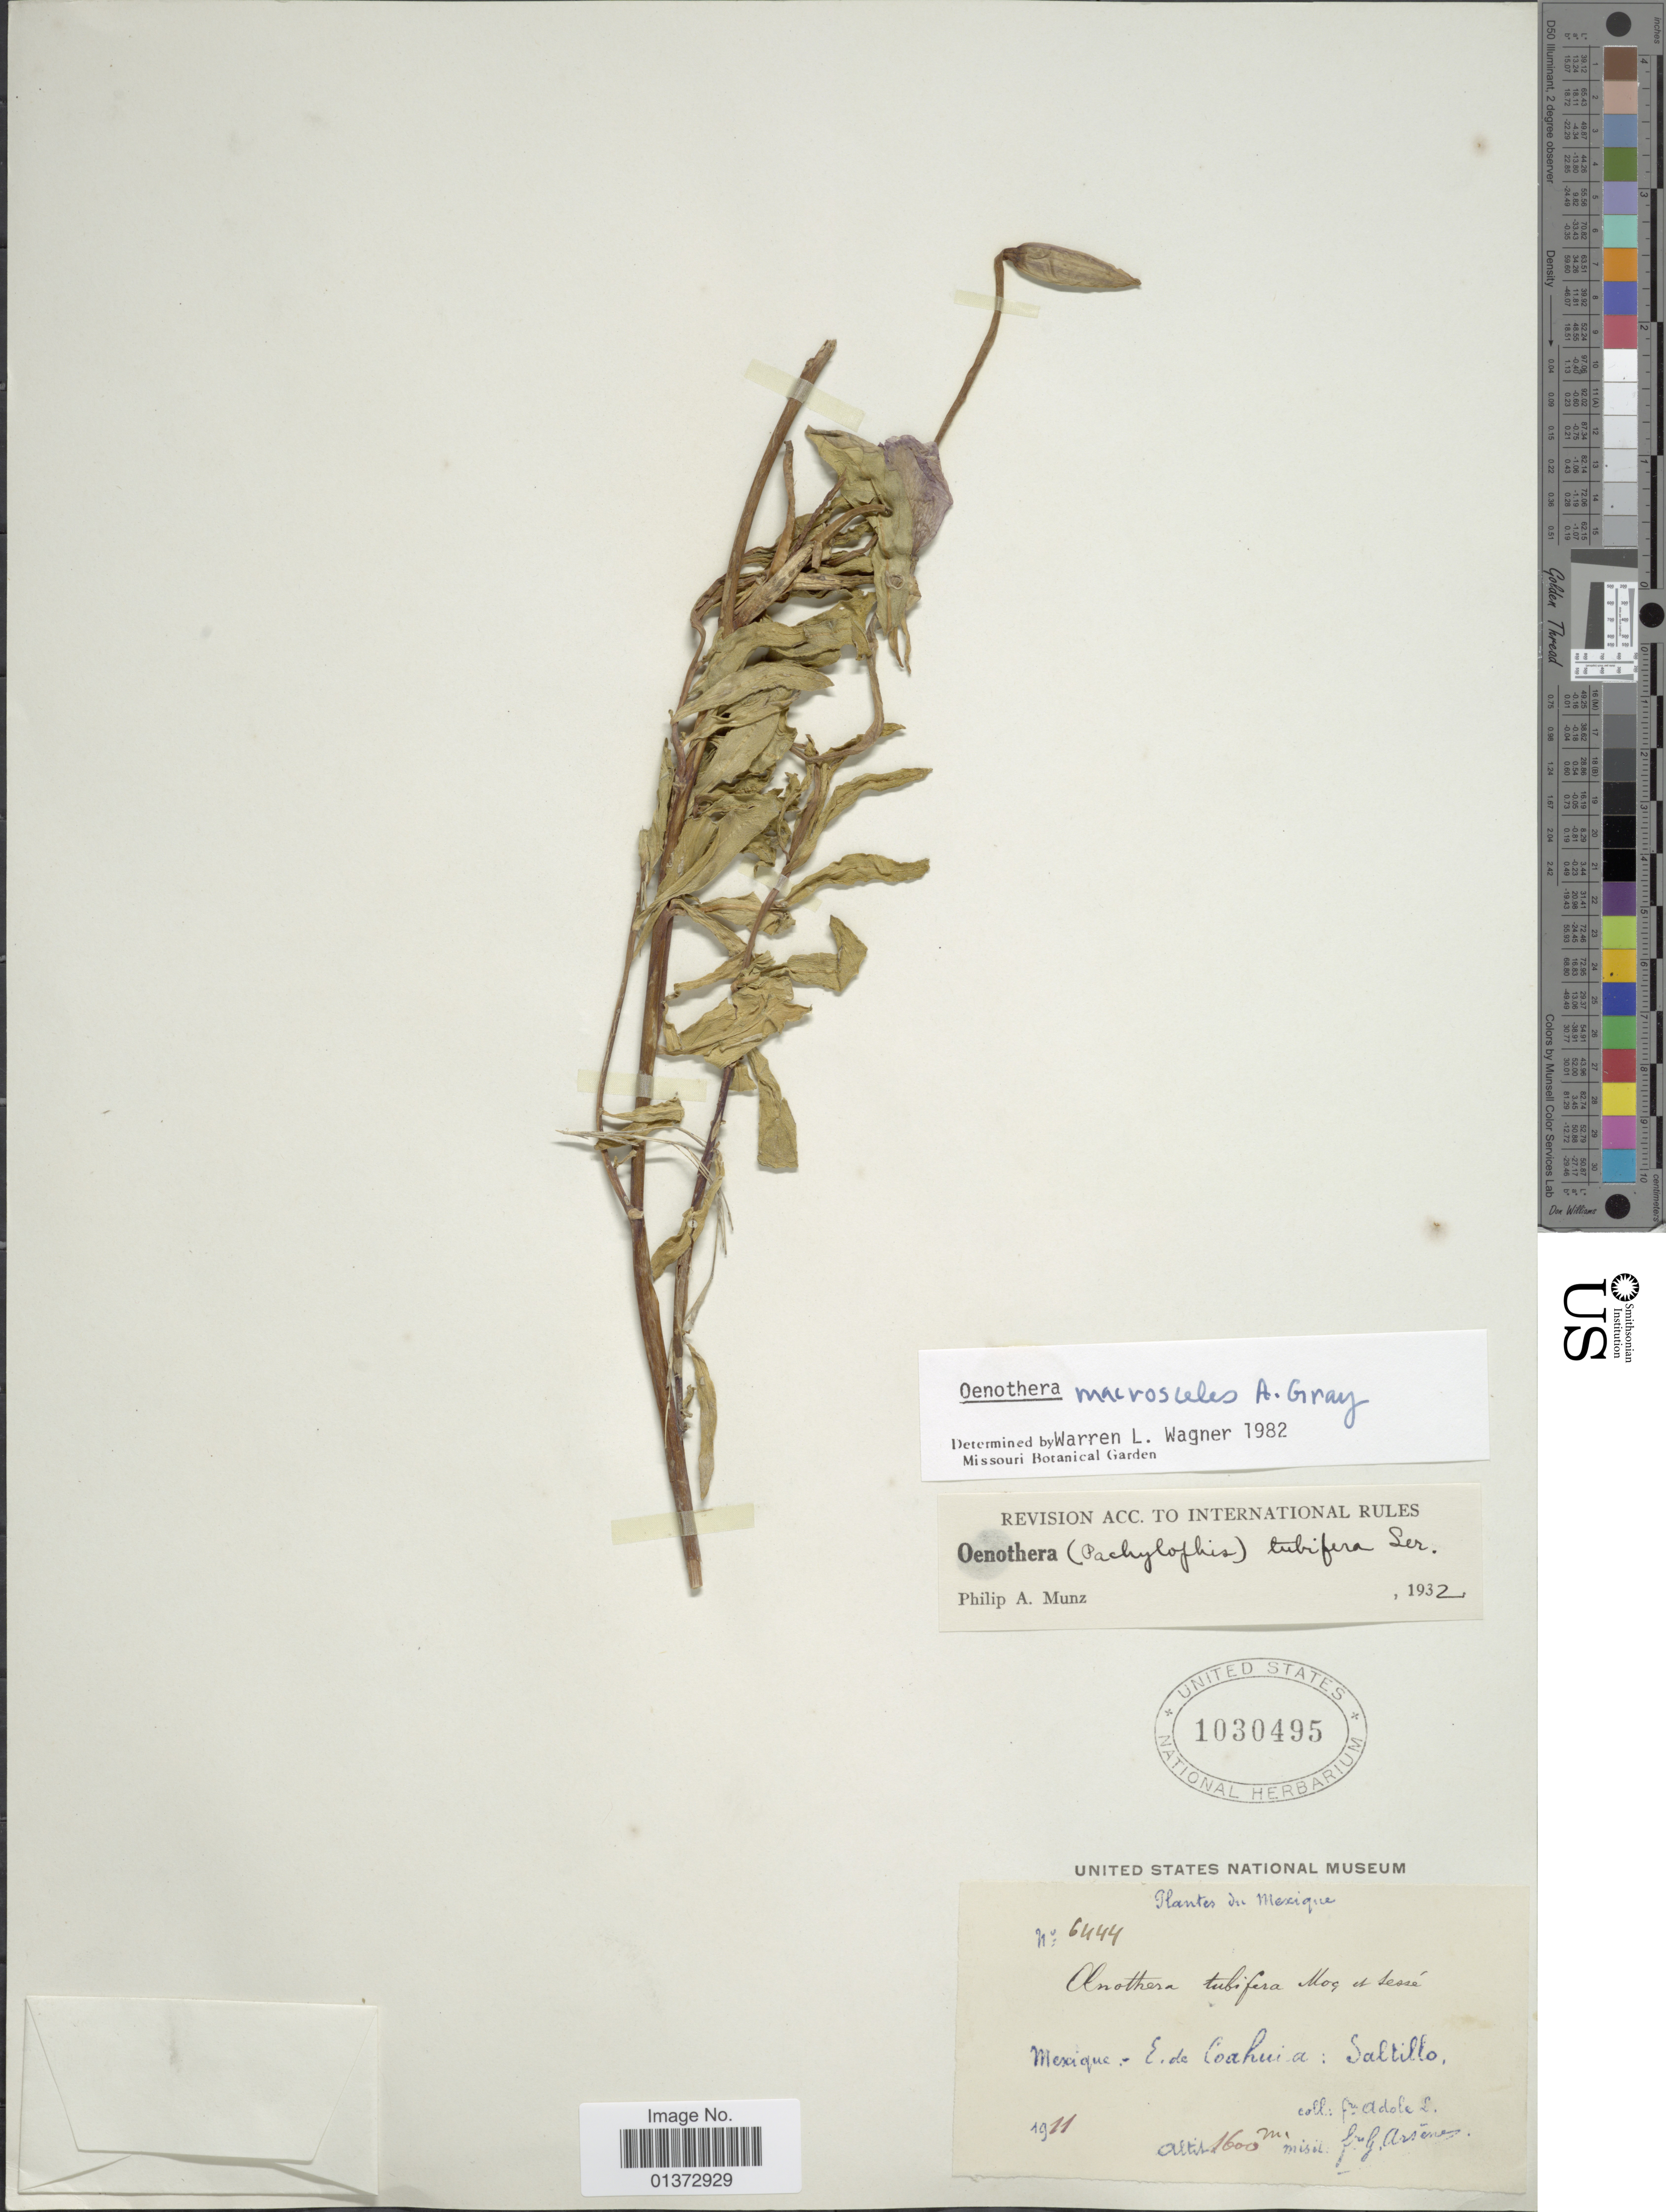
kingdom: Plantae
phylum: Tracheophyta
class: Magnoliopsida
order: Myrtales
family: Onagraceae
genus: Oenothera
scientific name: Oenothera macrosceles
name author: A. Gray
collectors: Bro. Adole & Bro. G. Arsène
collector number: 6444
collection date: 1911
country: Mexico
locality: E. de Coahuia: Saltillo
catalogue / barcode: US 1030495